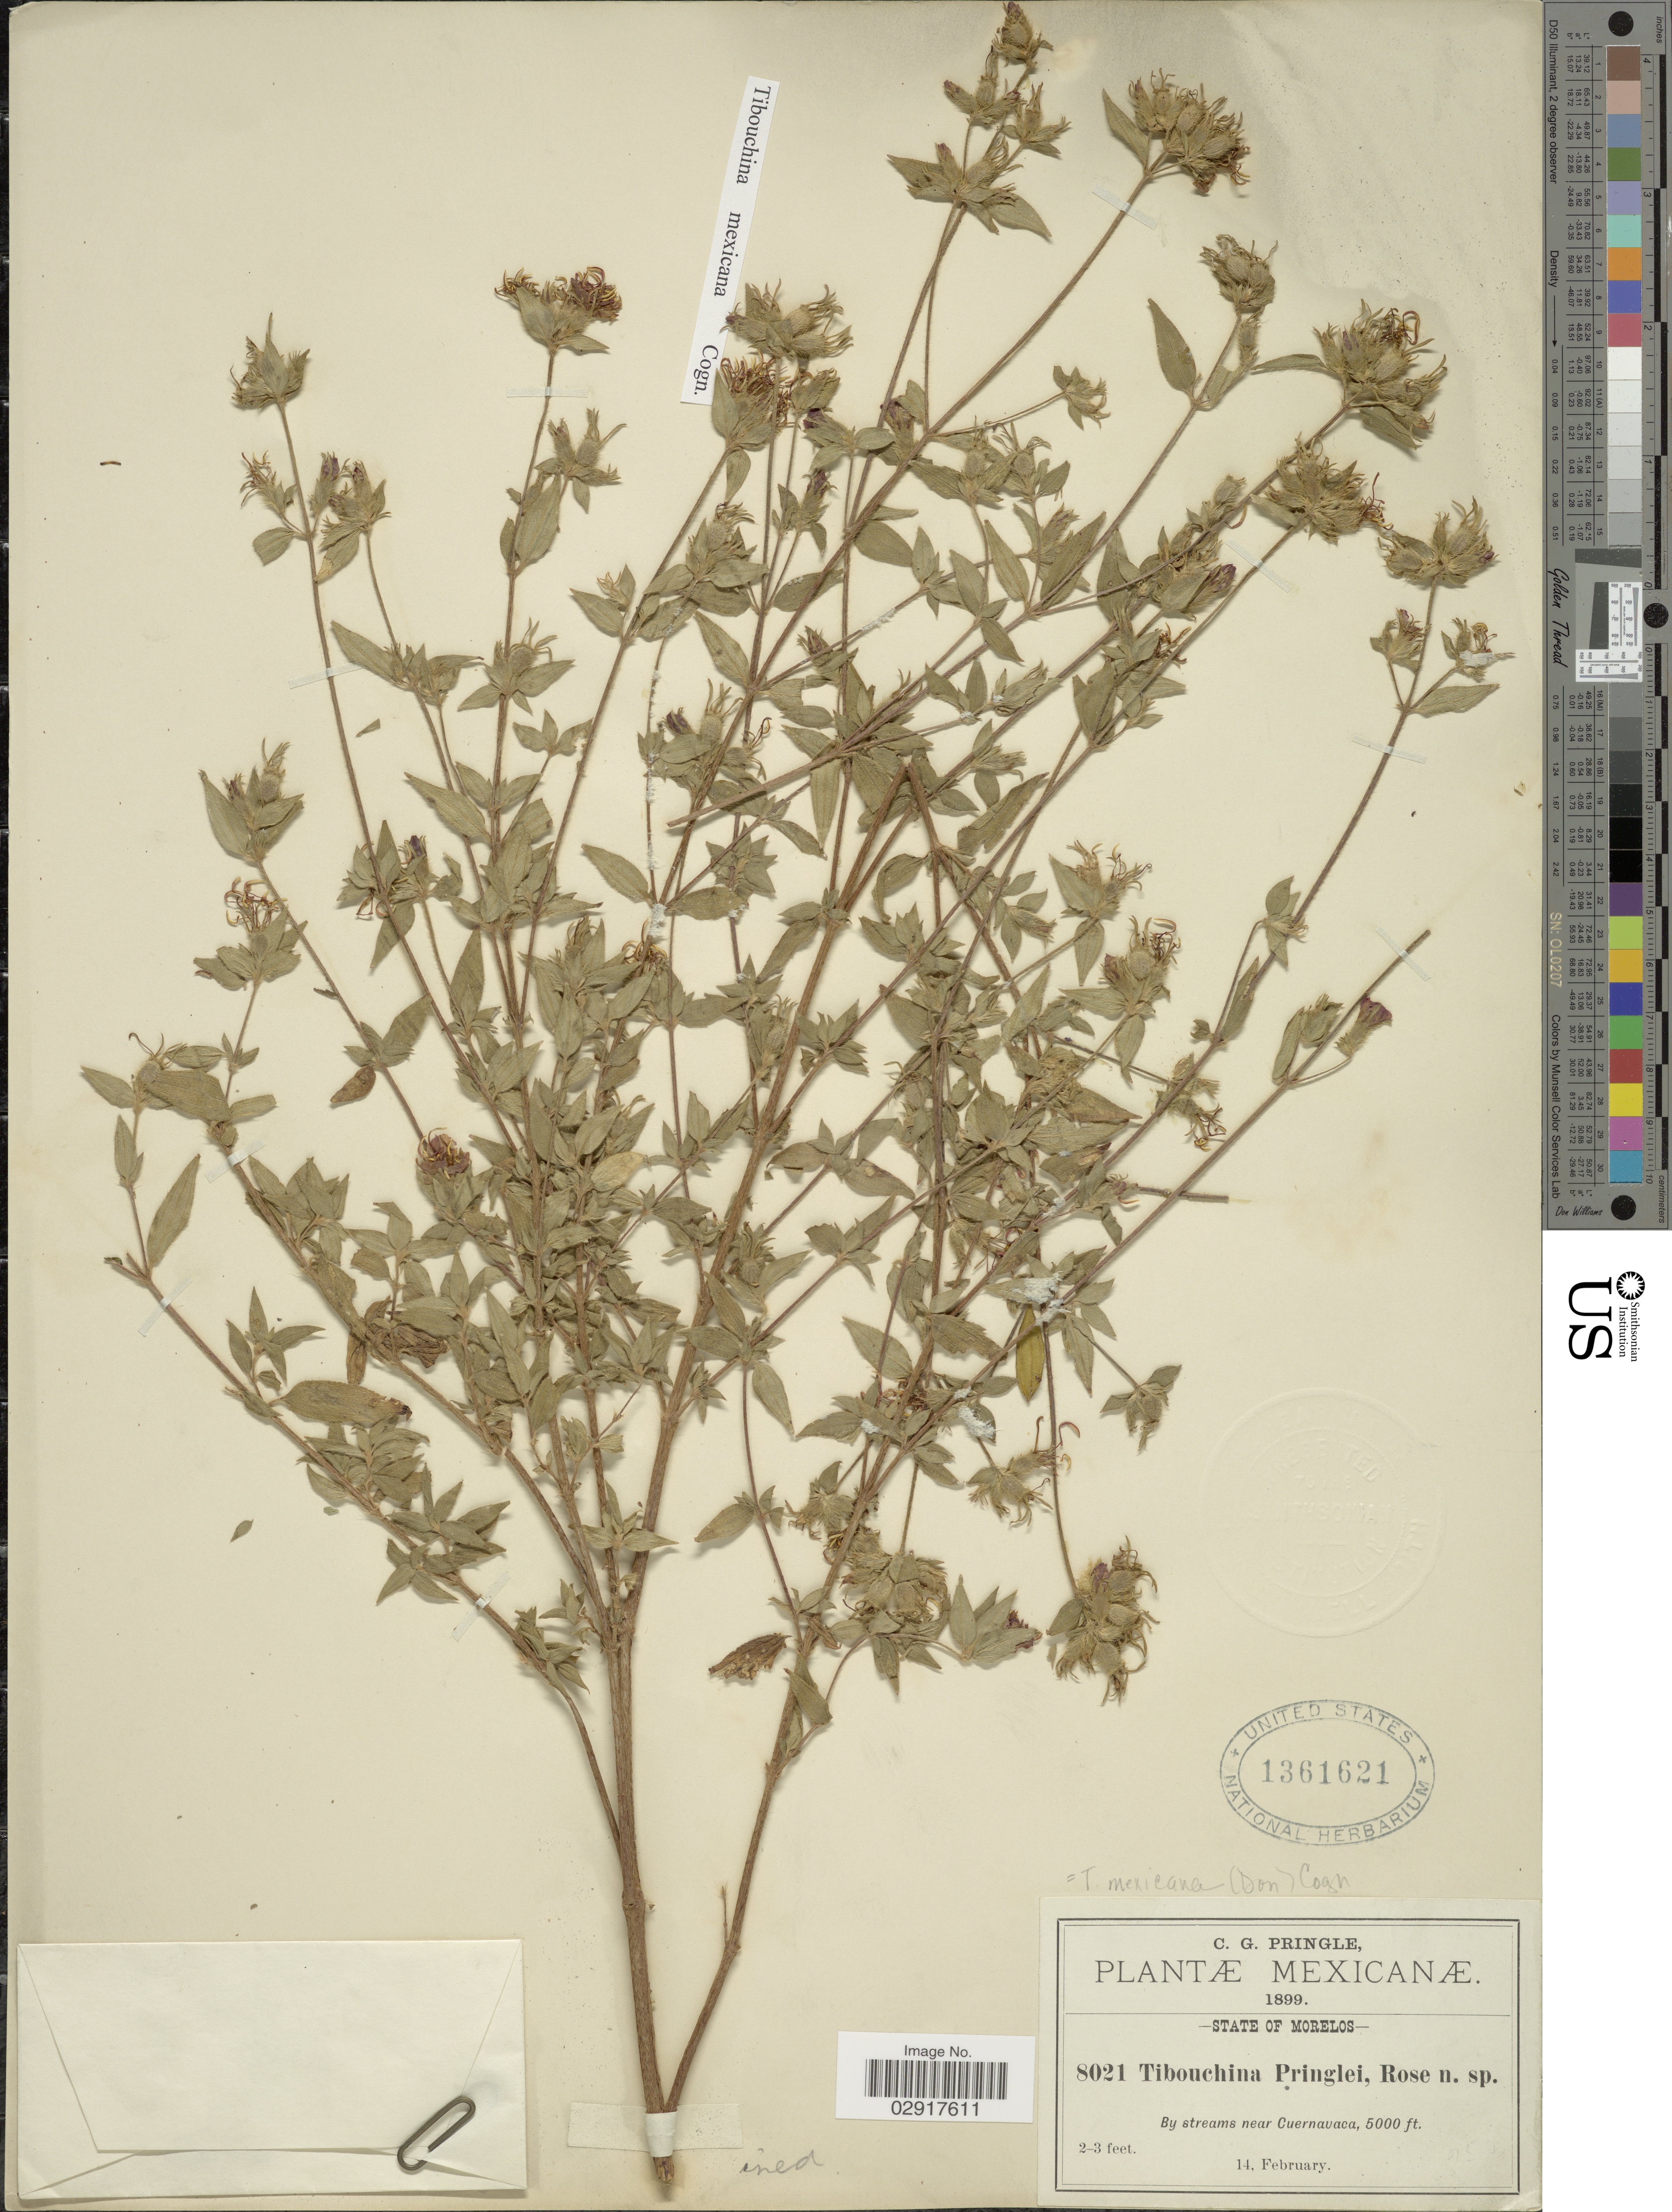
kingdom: Plantae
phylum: Tracheophyta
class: Magnoliopsida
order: Myrtales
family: Melastomataceae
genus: Chaetogastra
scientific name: Chaetogastra tortuosa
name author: (Bonpl.) DC.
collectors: C. G. Pringle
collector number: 8021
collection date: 1899-02-14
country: Mexico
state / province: Morelos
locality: State of Morelos. By streams near Cuernavaca.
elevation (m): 1524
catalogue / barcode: US 1361621